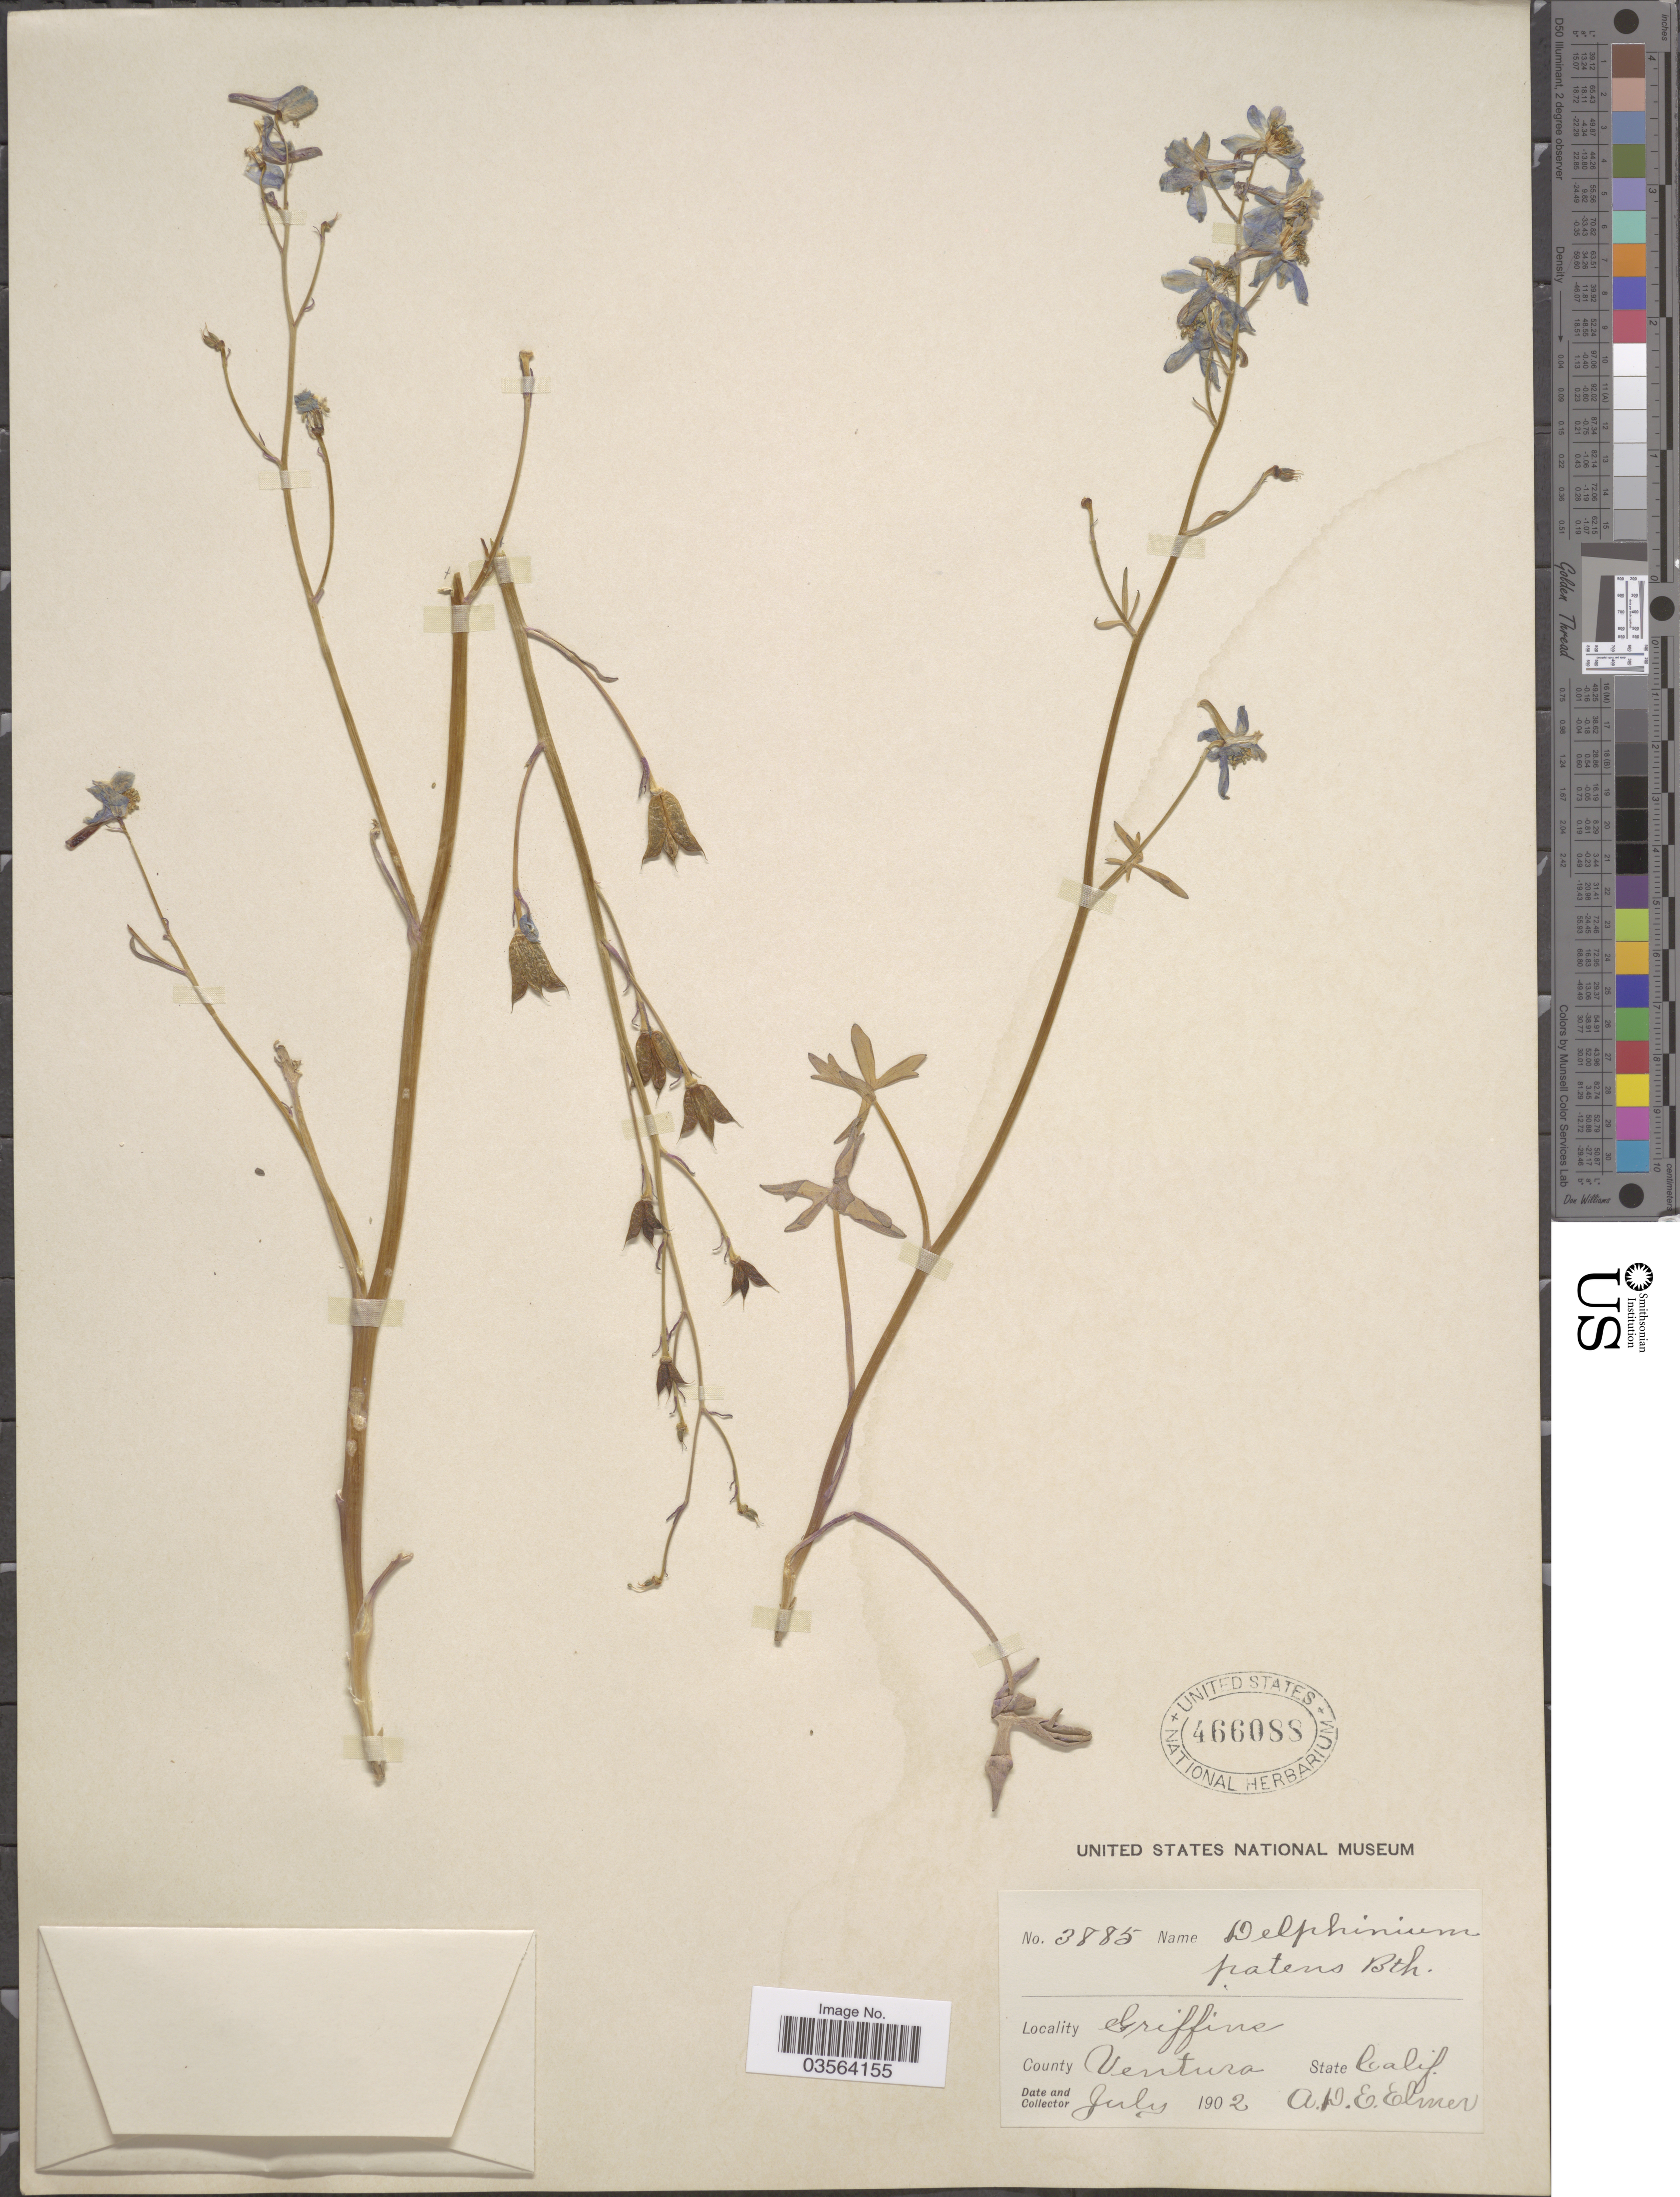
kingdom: Plantae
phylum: Tracheophyta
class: Magnoliopsida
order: Ranunculales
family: Ranunculaceae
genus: Delphinium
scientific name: Delphinium patens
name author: Benth.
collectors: A. D. E. Elmer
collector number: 3885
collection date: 1902-07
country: United States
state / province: California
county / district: Ventura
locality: Griffins, County Ventura.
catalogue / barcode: US 466088